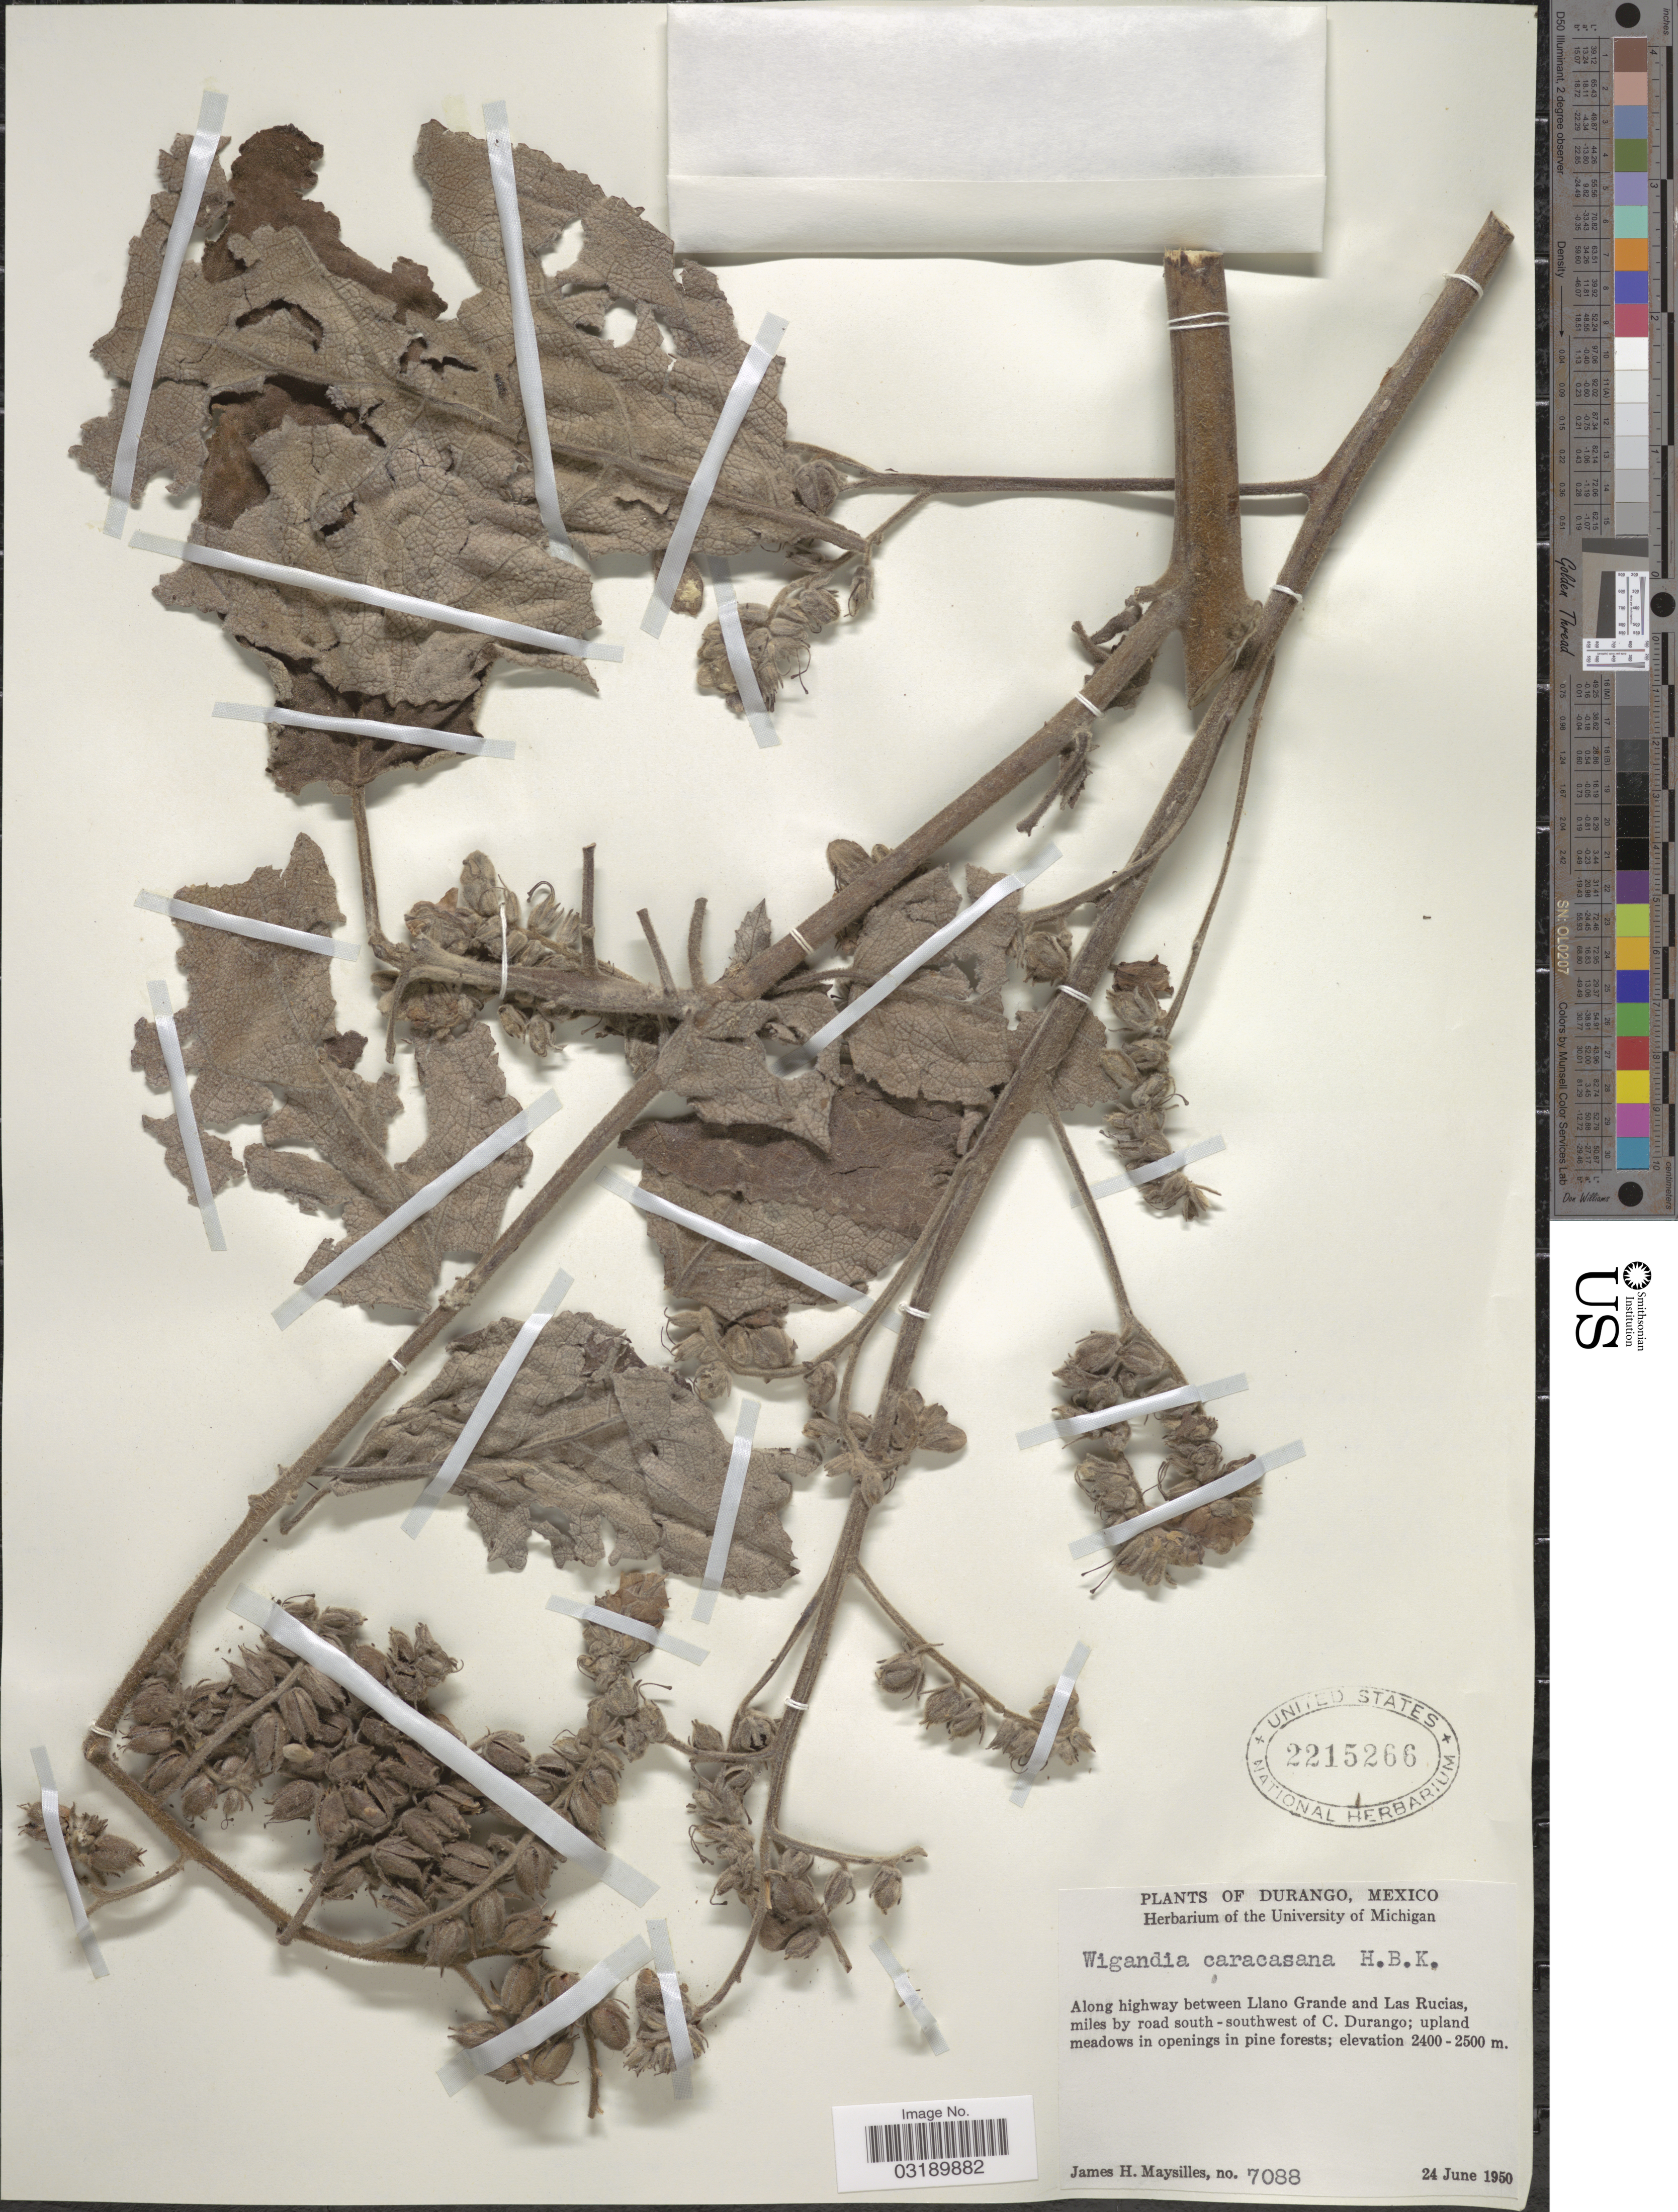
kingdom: Plantae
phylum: Tracheophyta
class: Magnoliopsida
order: Boraginales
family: Namaceae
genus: Wigandia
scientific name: Wigandia caracasana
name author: Kunth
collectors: J. Maysilles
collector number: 7088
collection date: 1950-06-24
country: Mexico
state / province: Durango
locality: Along highway between Llano Grande and Las Rucias, miles by road south-southwest of C. Durango.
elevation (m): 2400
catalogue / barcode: US 2215266